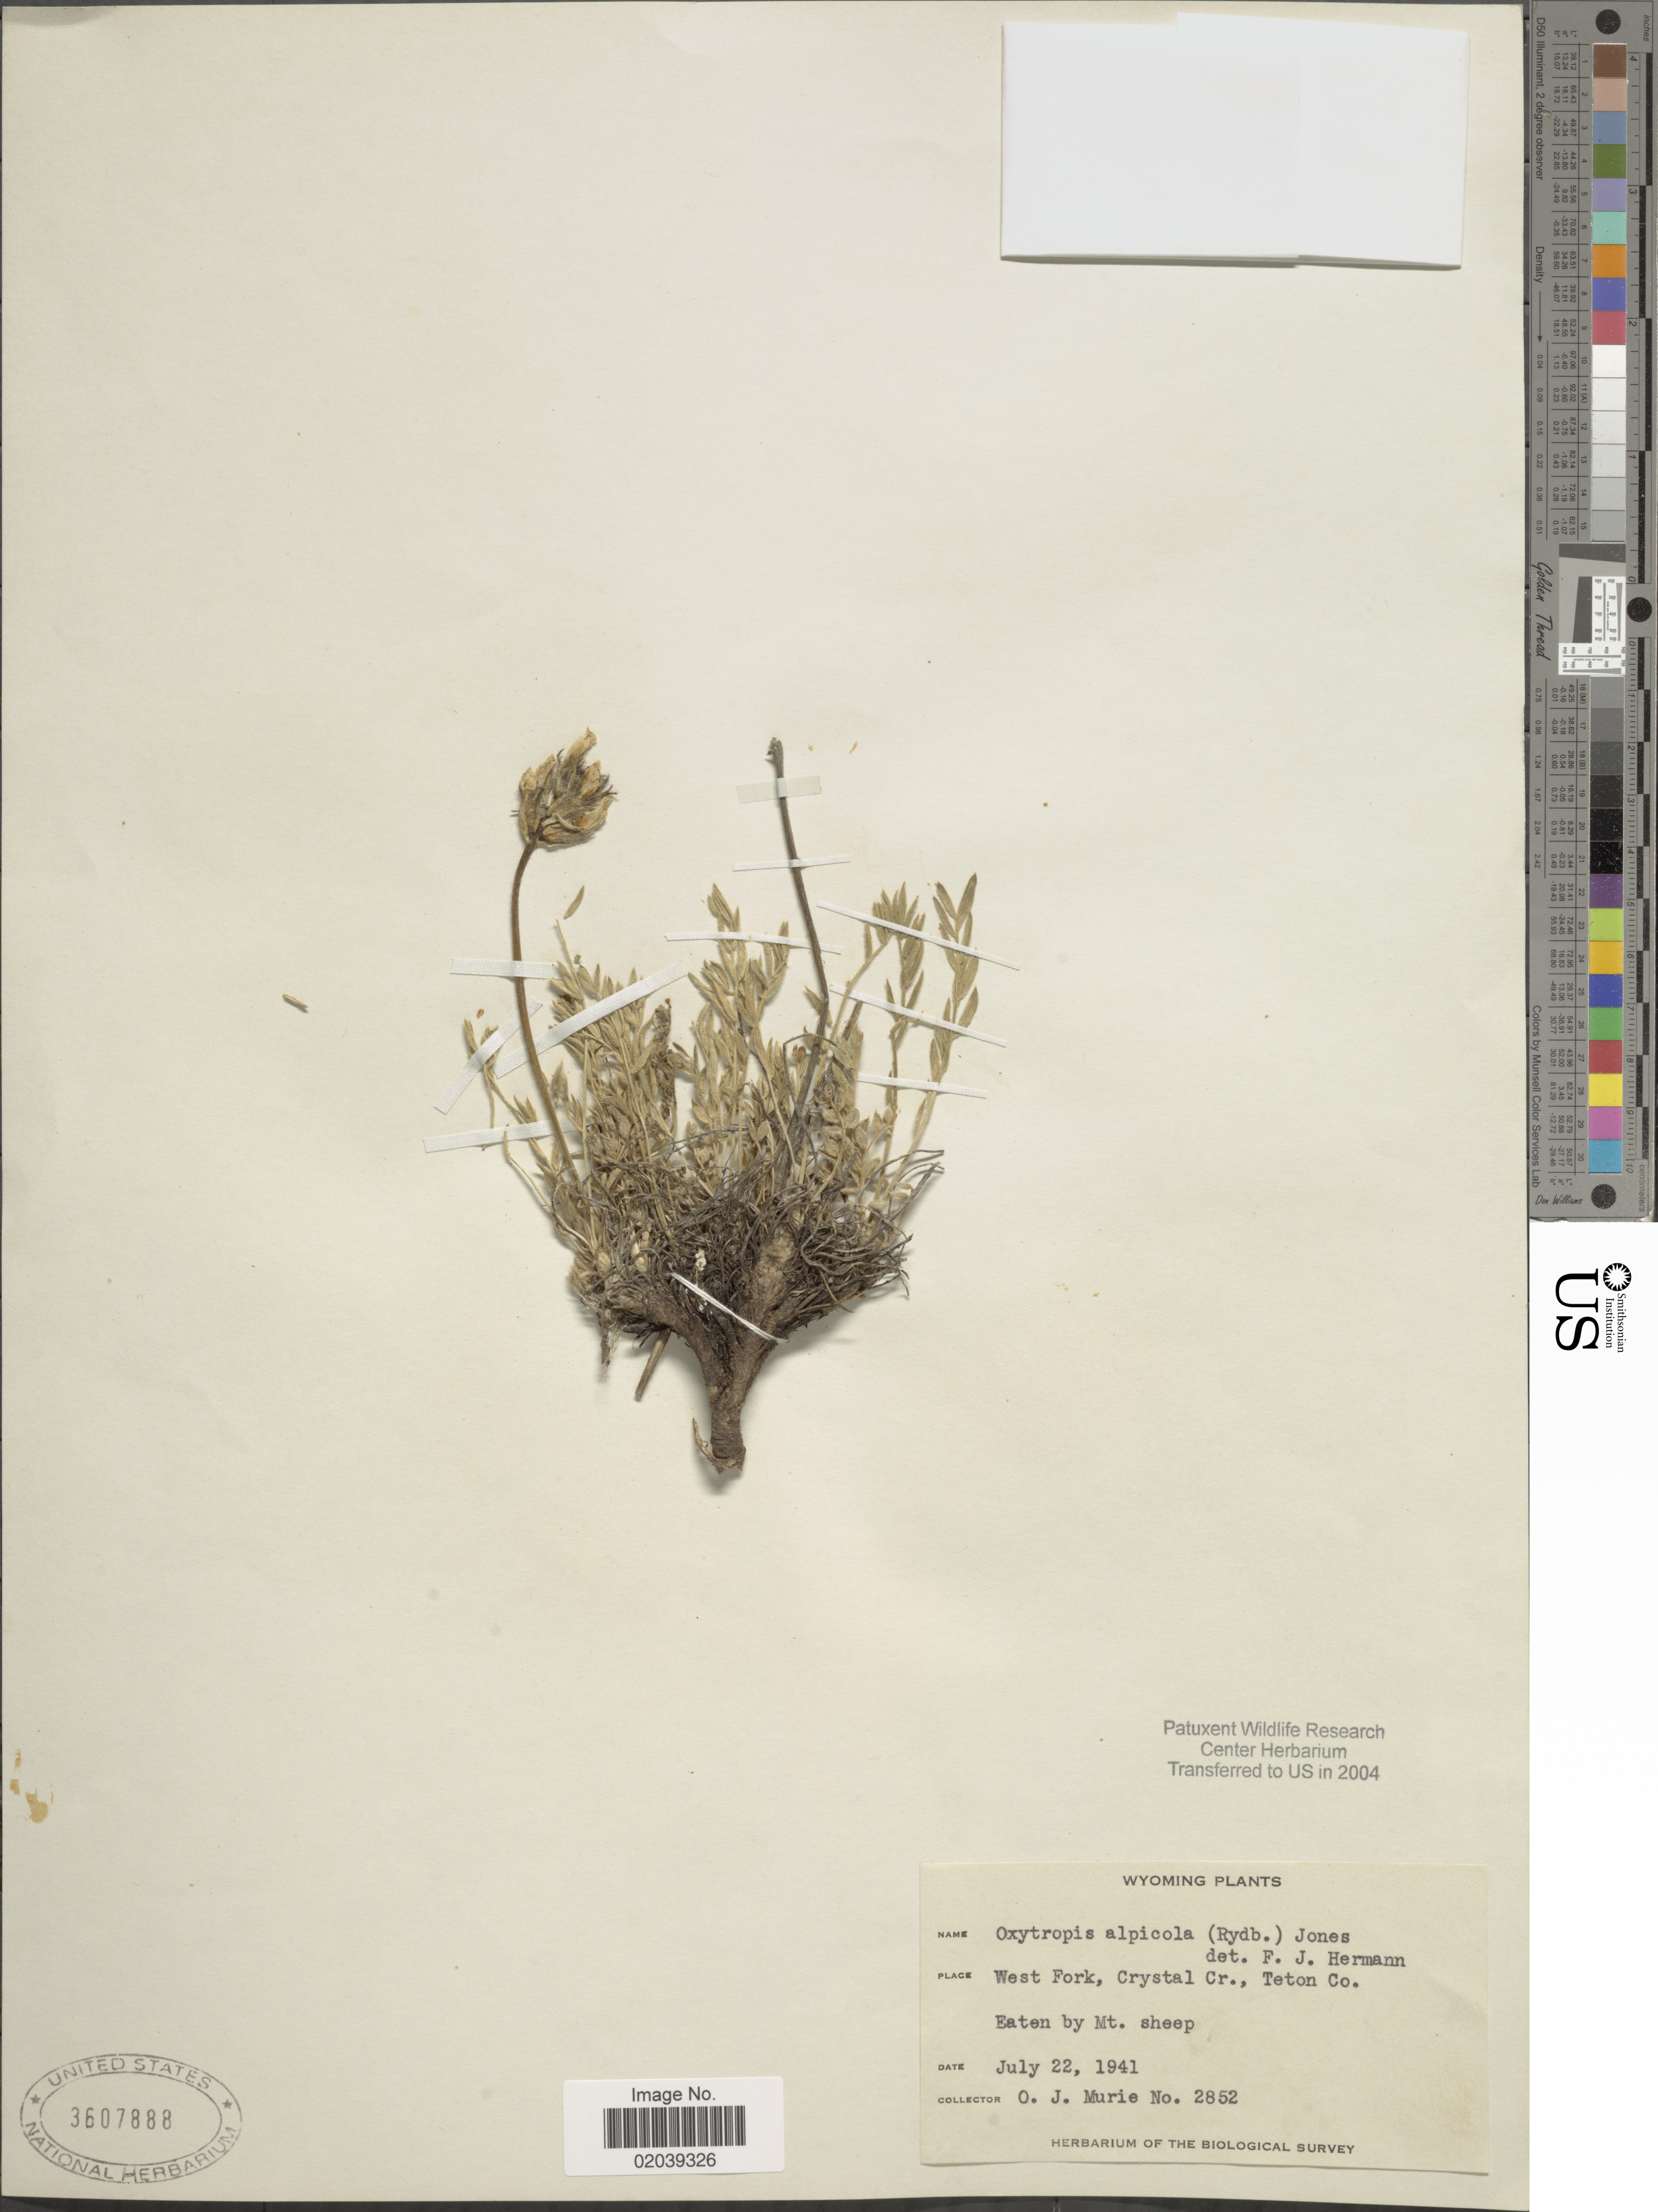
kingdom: Plantae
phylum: Tracheophyta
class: Magnoliopsida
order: Fabales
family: Fabaceae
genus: Oxytropis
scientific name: Oxytropis campestris var. cusickii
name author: (Greenm.) Barneby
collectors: O. Murie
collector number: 2852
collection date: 1941-07-22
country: United States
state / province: Wyoming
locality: West Fork, Crystal Cr., Teton Co. Eaten by Mt. Sheep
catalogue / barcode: US 3607888